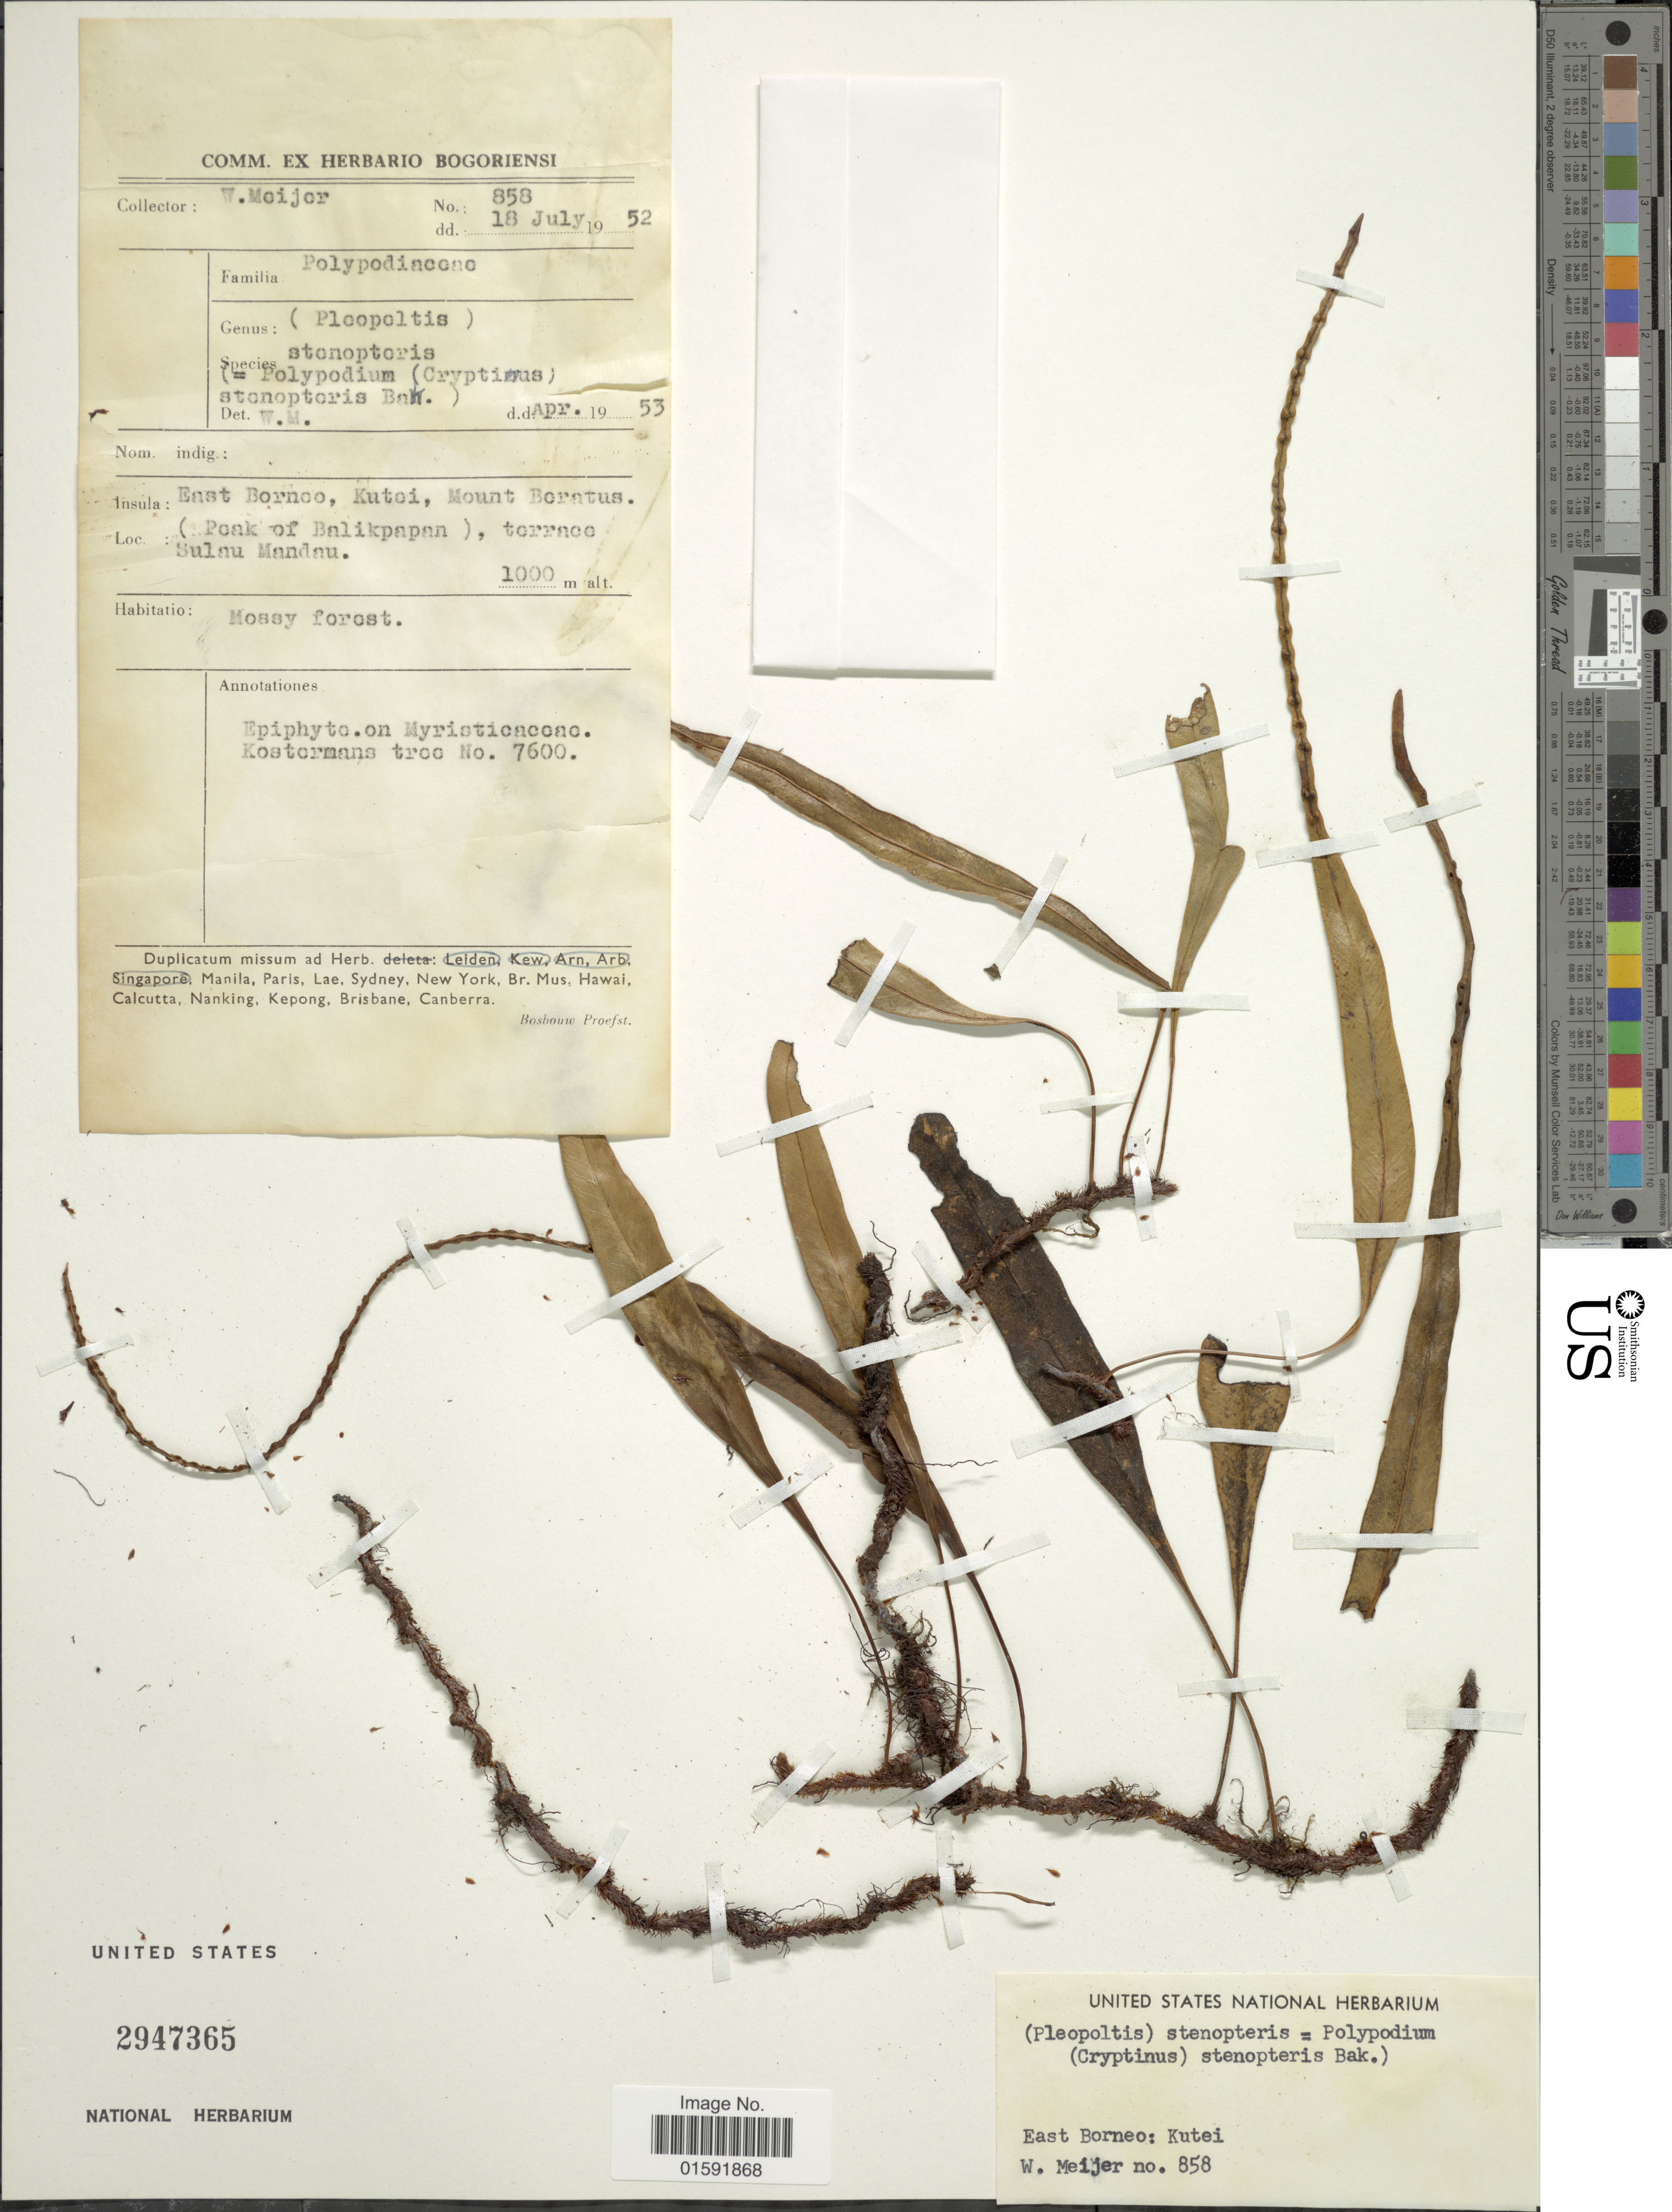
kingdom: Plantae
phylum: Tracheophyta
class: Polypodiopsida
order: Polypodiales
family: Polypodiaceae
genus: Selliguea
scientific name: Selliguea soridens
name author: (Hook.) Hovenkamp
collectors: W. Meijer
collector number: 858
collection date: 1952-07-18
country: Malaysia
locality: East Borneo, Kutei, Mount Bortus, (Peak of Balikpapan) terrace Sulau Mandau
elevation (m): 1000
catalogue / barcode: US 2947365